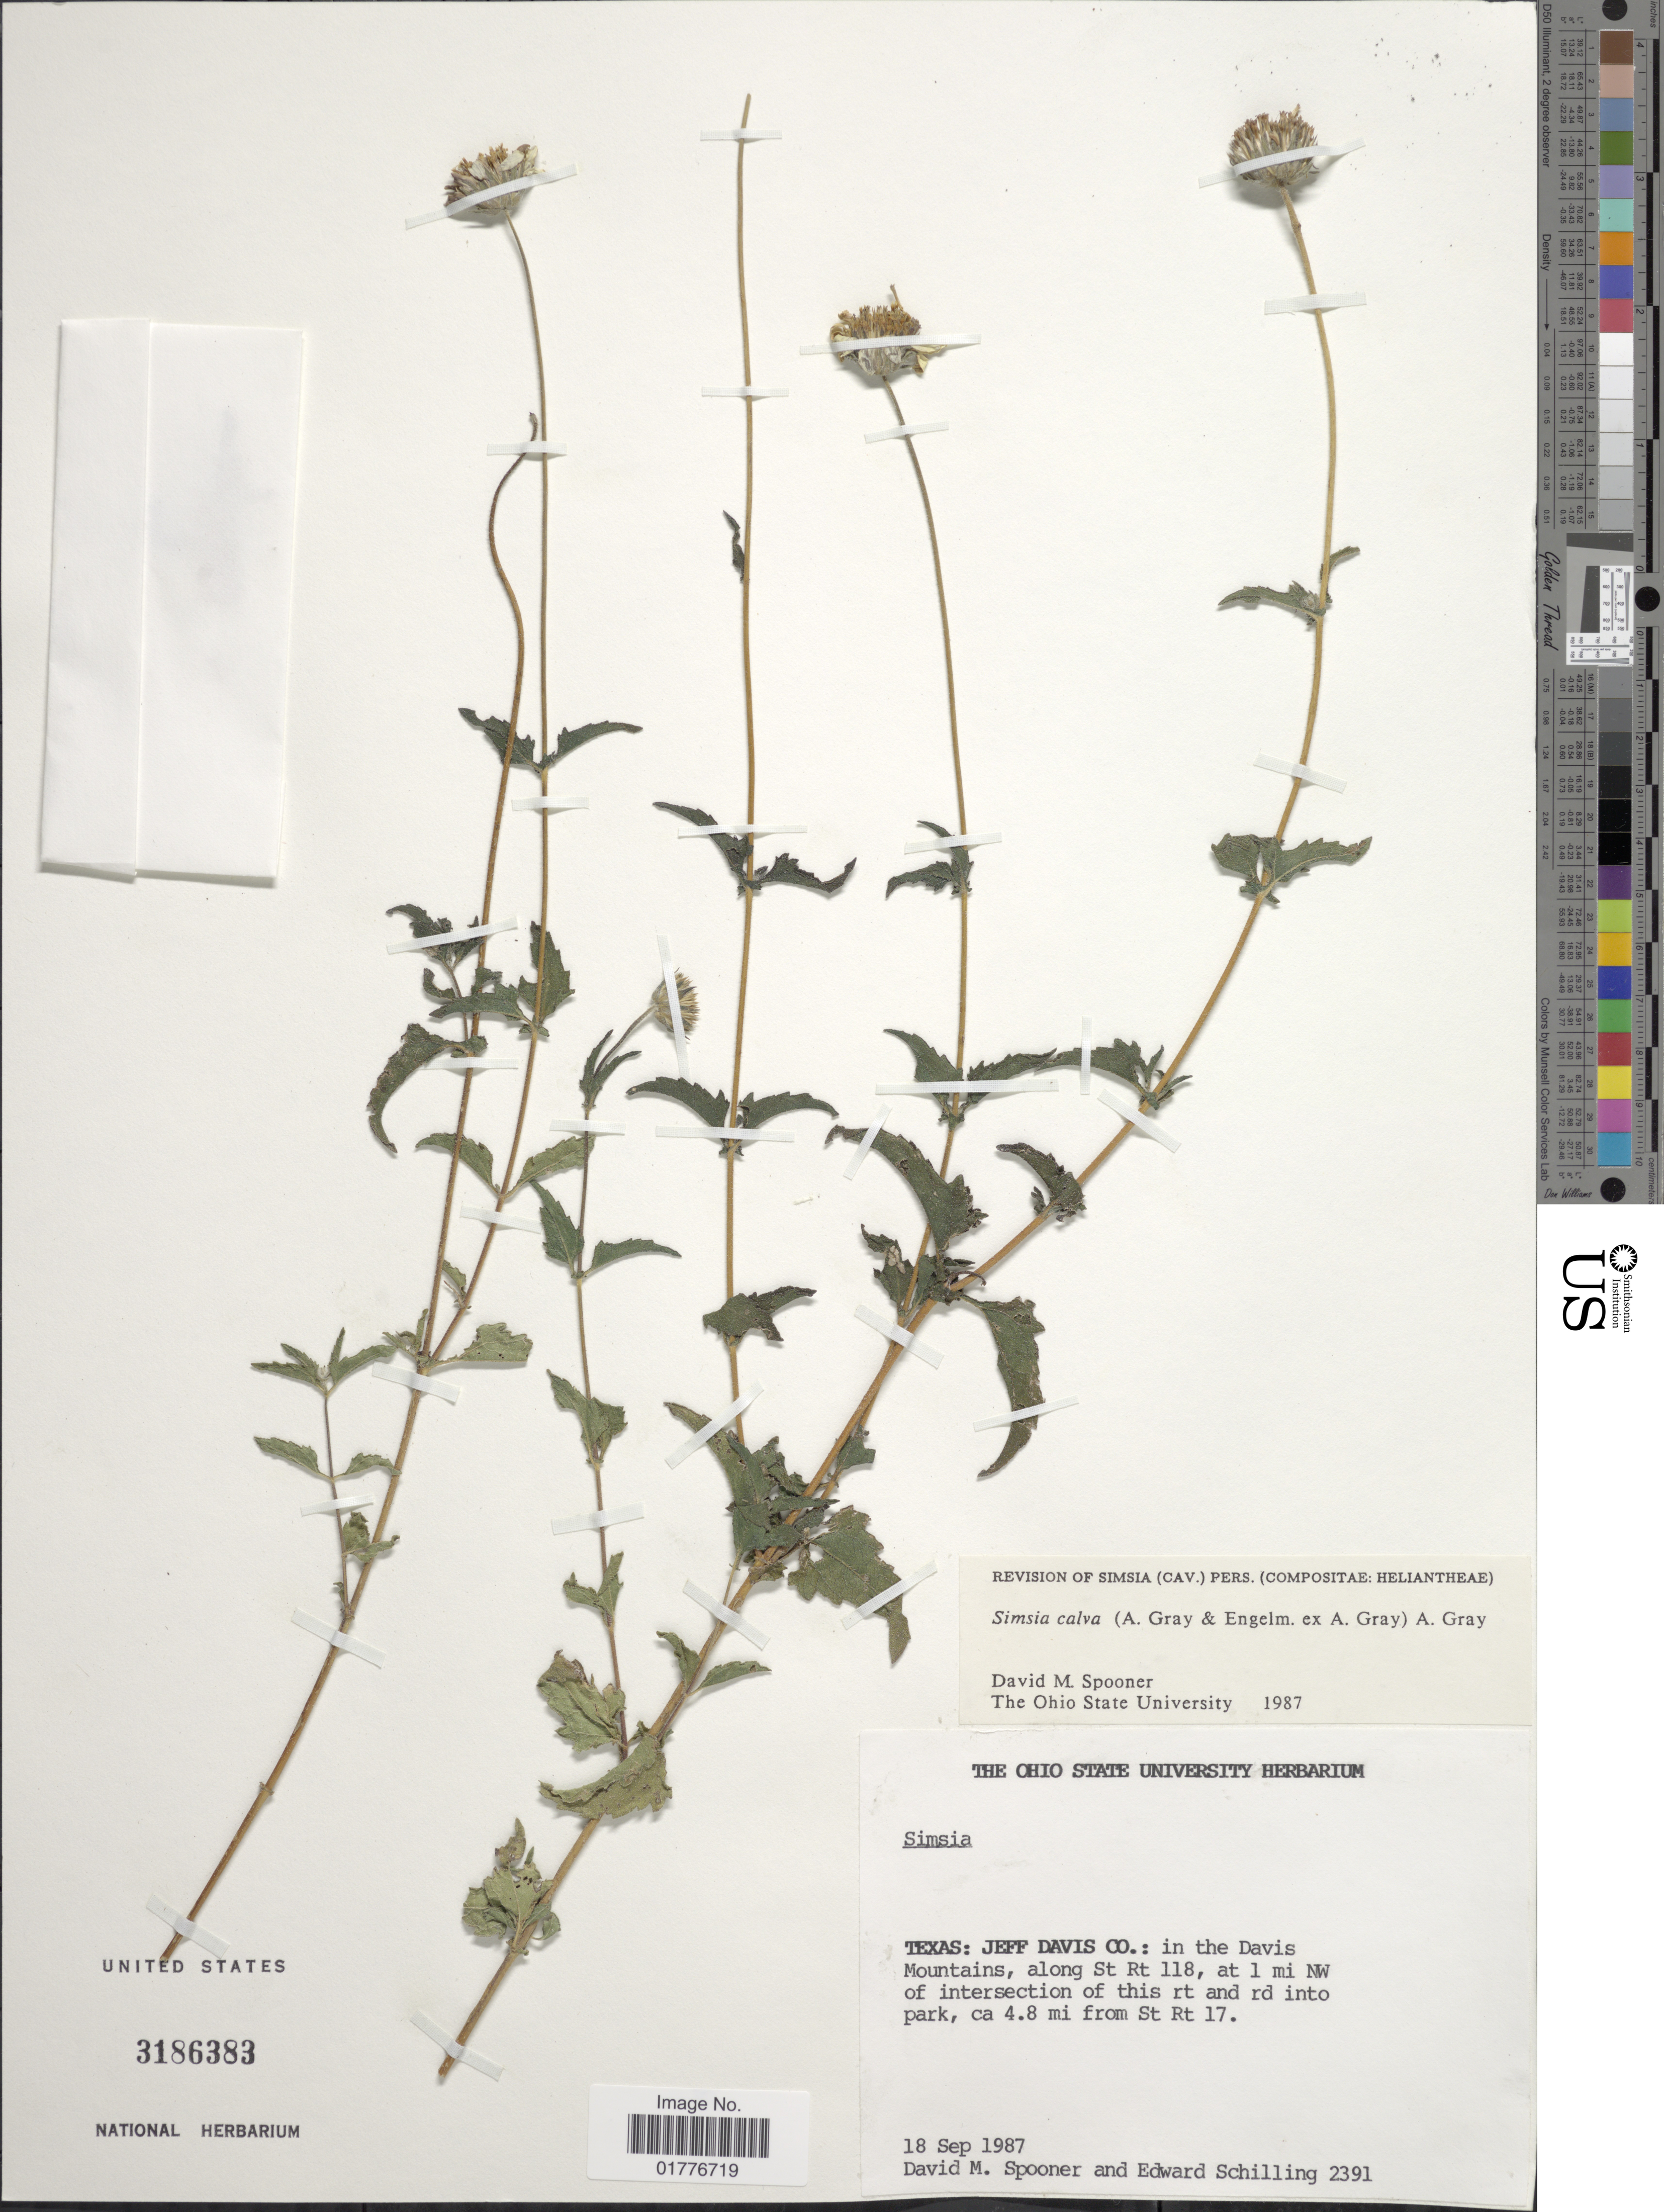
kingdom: Plantae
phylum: Tracheophyta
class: Magnoliopsida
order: Asterales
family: Asteraceae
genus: Simsia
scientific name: Simsia calva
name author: A. Gray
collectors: D. Spooner & E. E. Schilling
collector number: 2391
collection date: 1987-09-18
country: United States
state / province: Texas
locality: Jeff Davis Co.: in the Davis Mountains, along St Rt 118, at 1 mi NW of intersection of this rt and rd into park, ca. 4.8 mi from ST Rt 17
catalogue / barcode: US 3186383